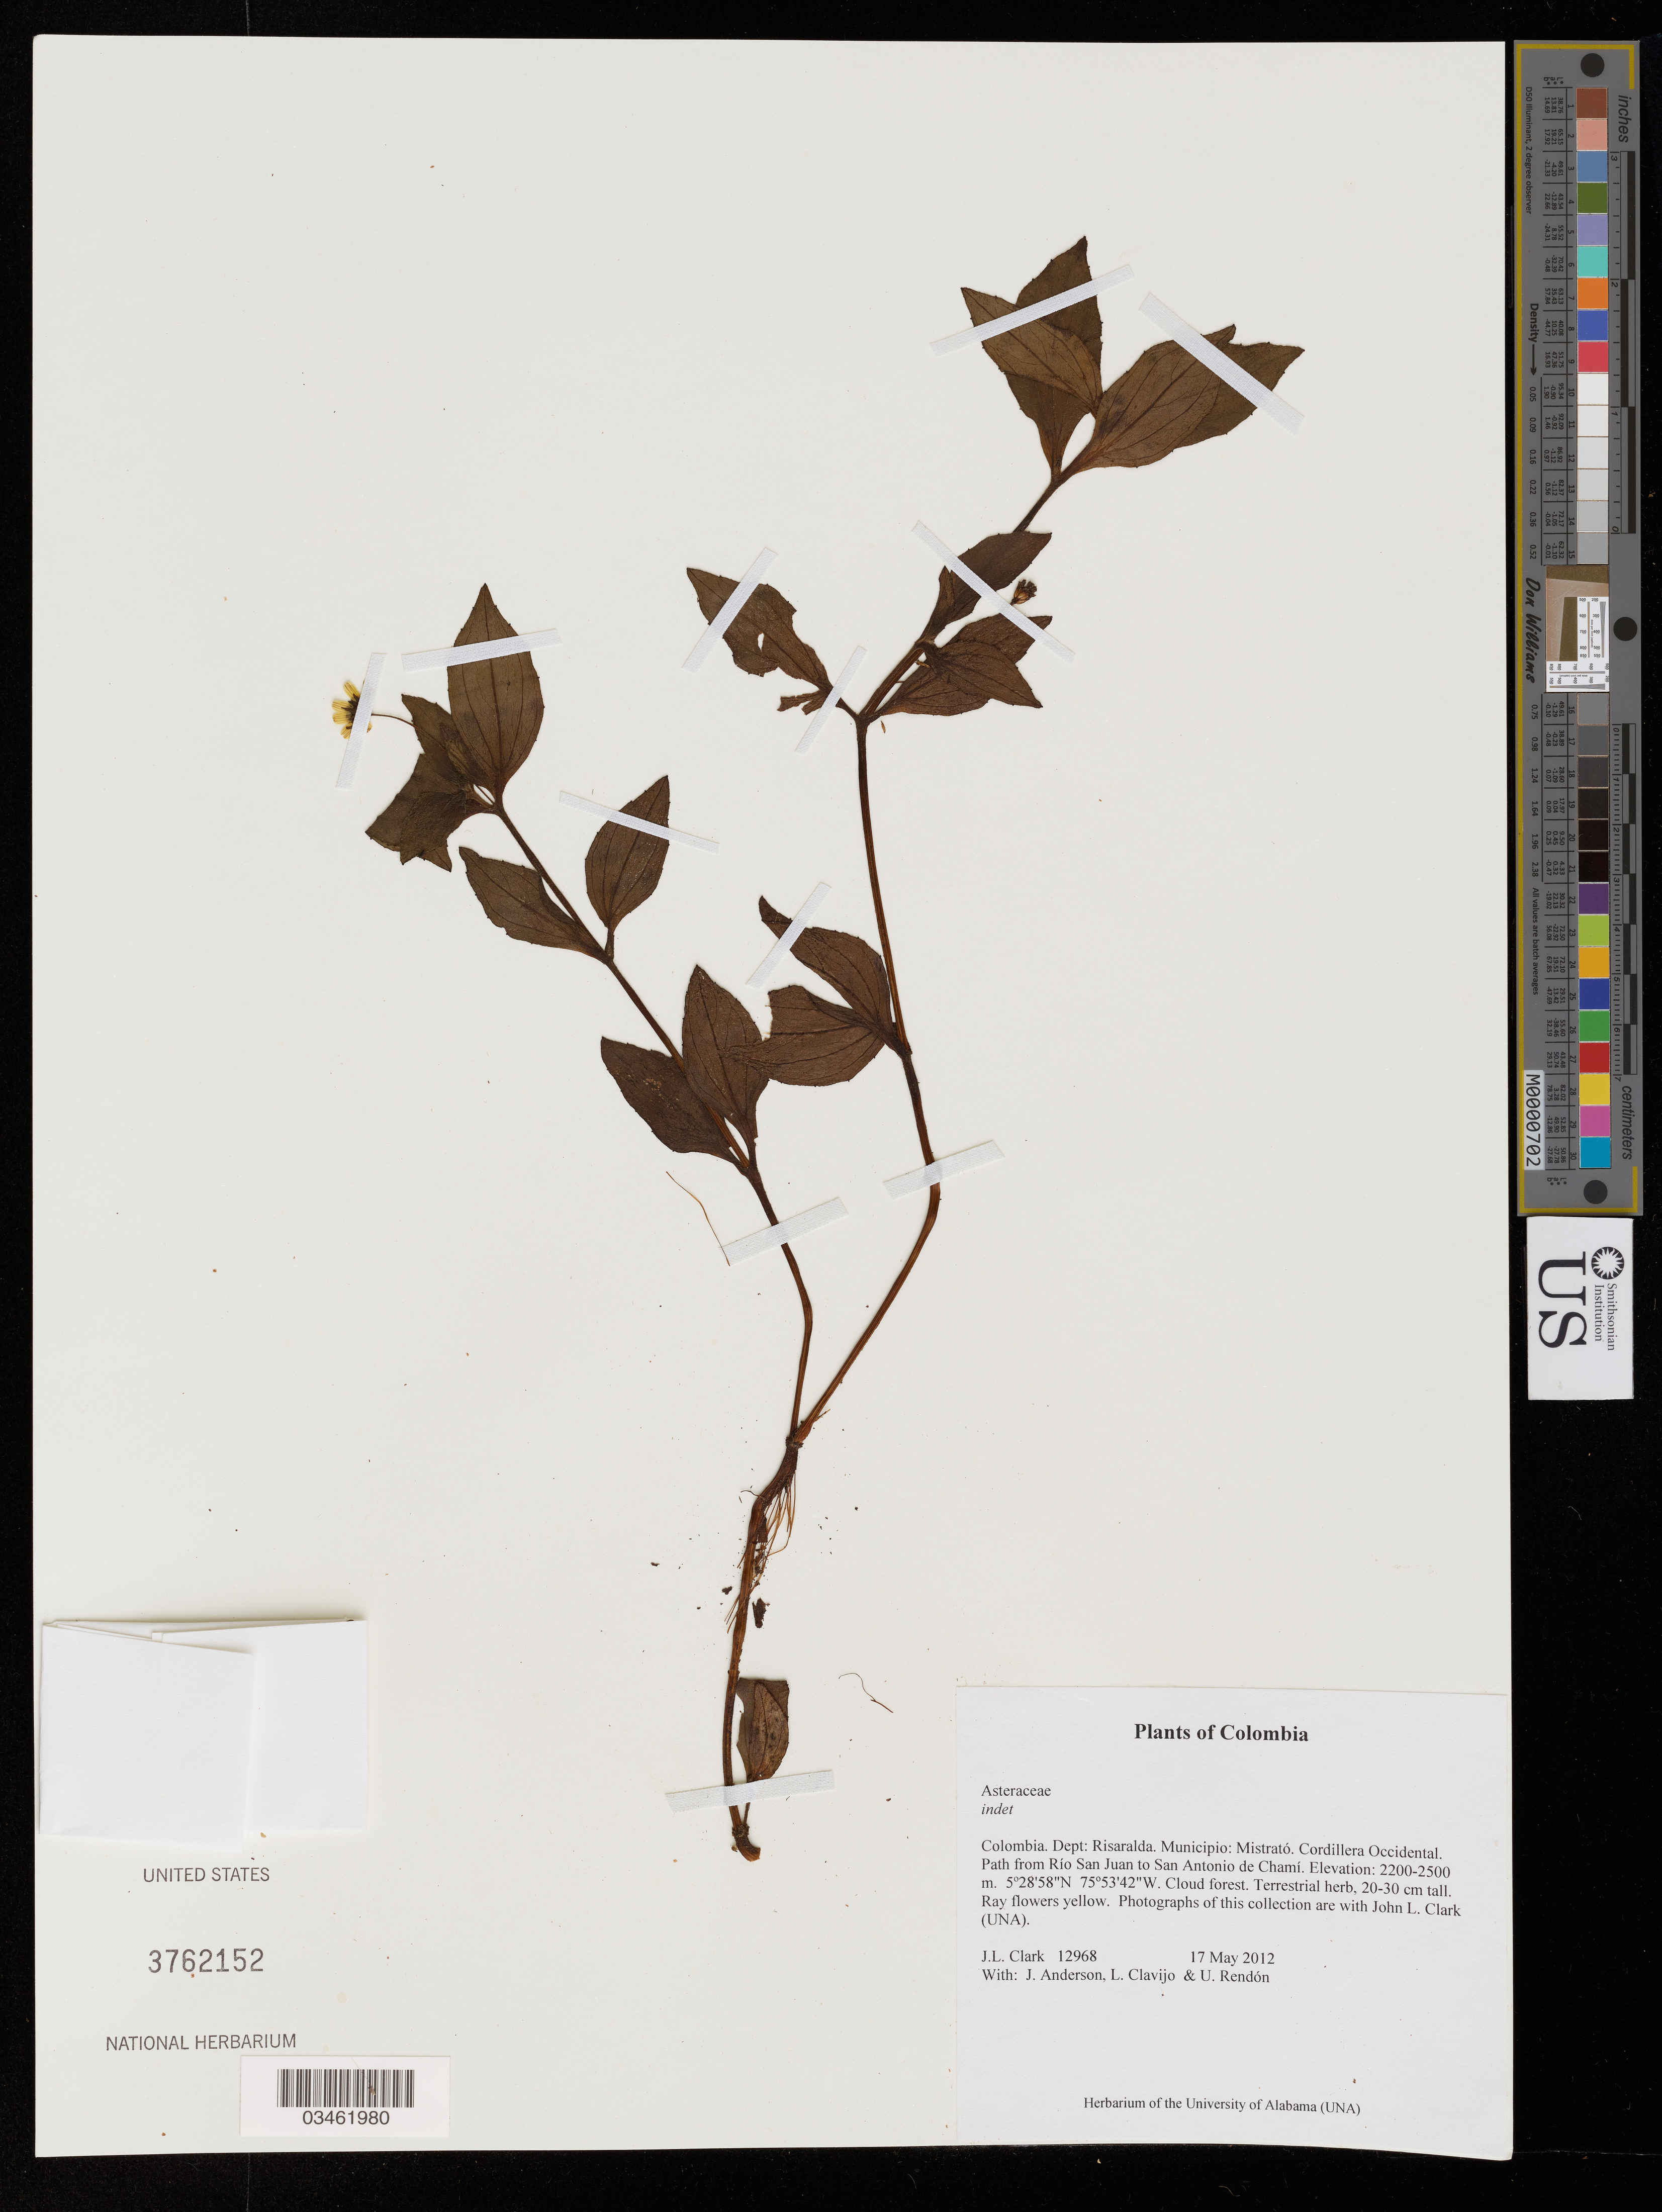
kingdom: Plantae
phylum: Tracheophyta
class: Magnoliopsida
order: Asterales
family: Asteraceae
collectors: J. L. Clark, J. Anderson, L. Clavijo & U. Rendón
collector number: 12968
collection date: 2012-05-17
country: Colombia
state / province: Risaralda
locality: Dept: Risaralda. Municipio: Mistrató. Cordillera Occidental. Path from Río San Juan to San Antonio de Chamí.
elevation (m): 2200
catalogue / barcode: US 3762152